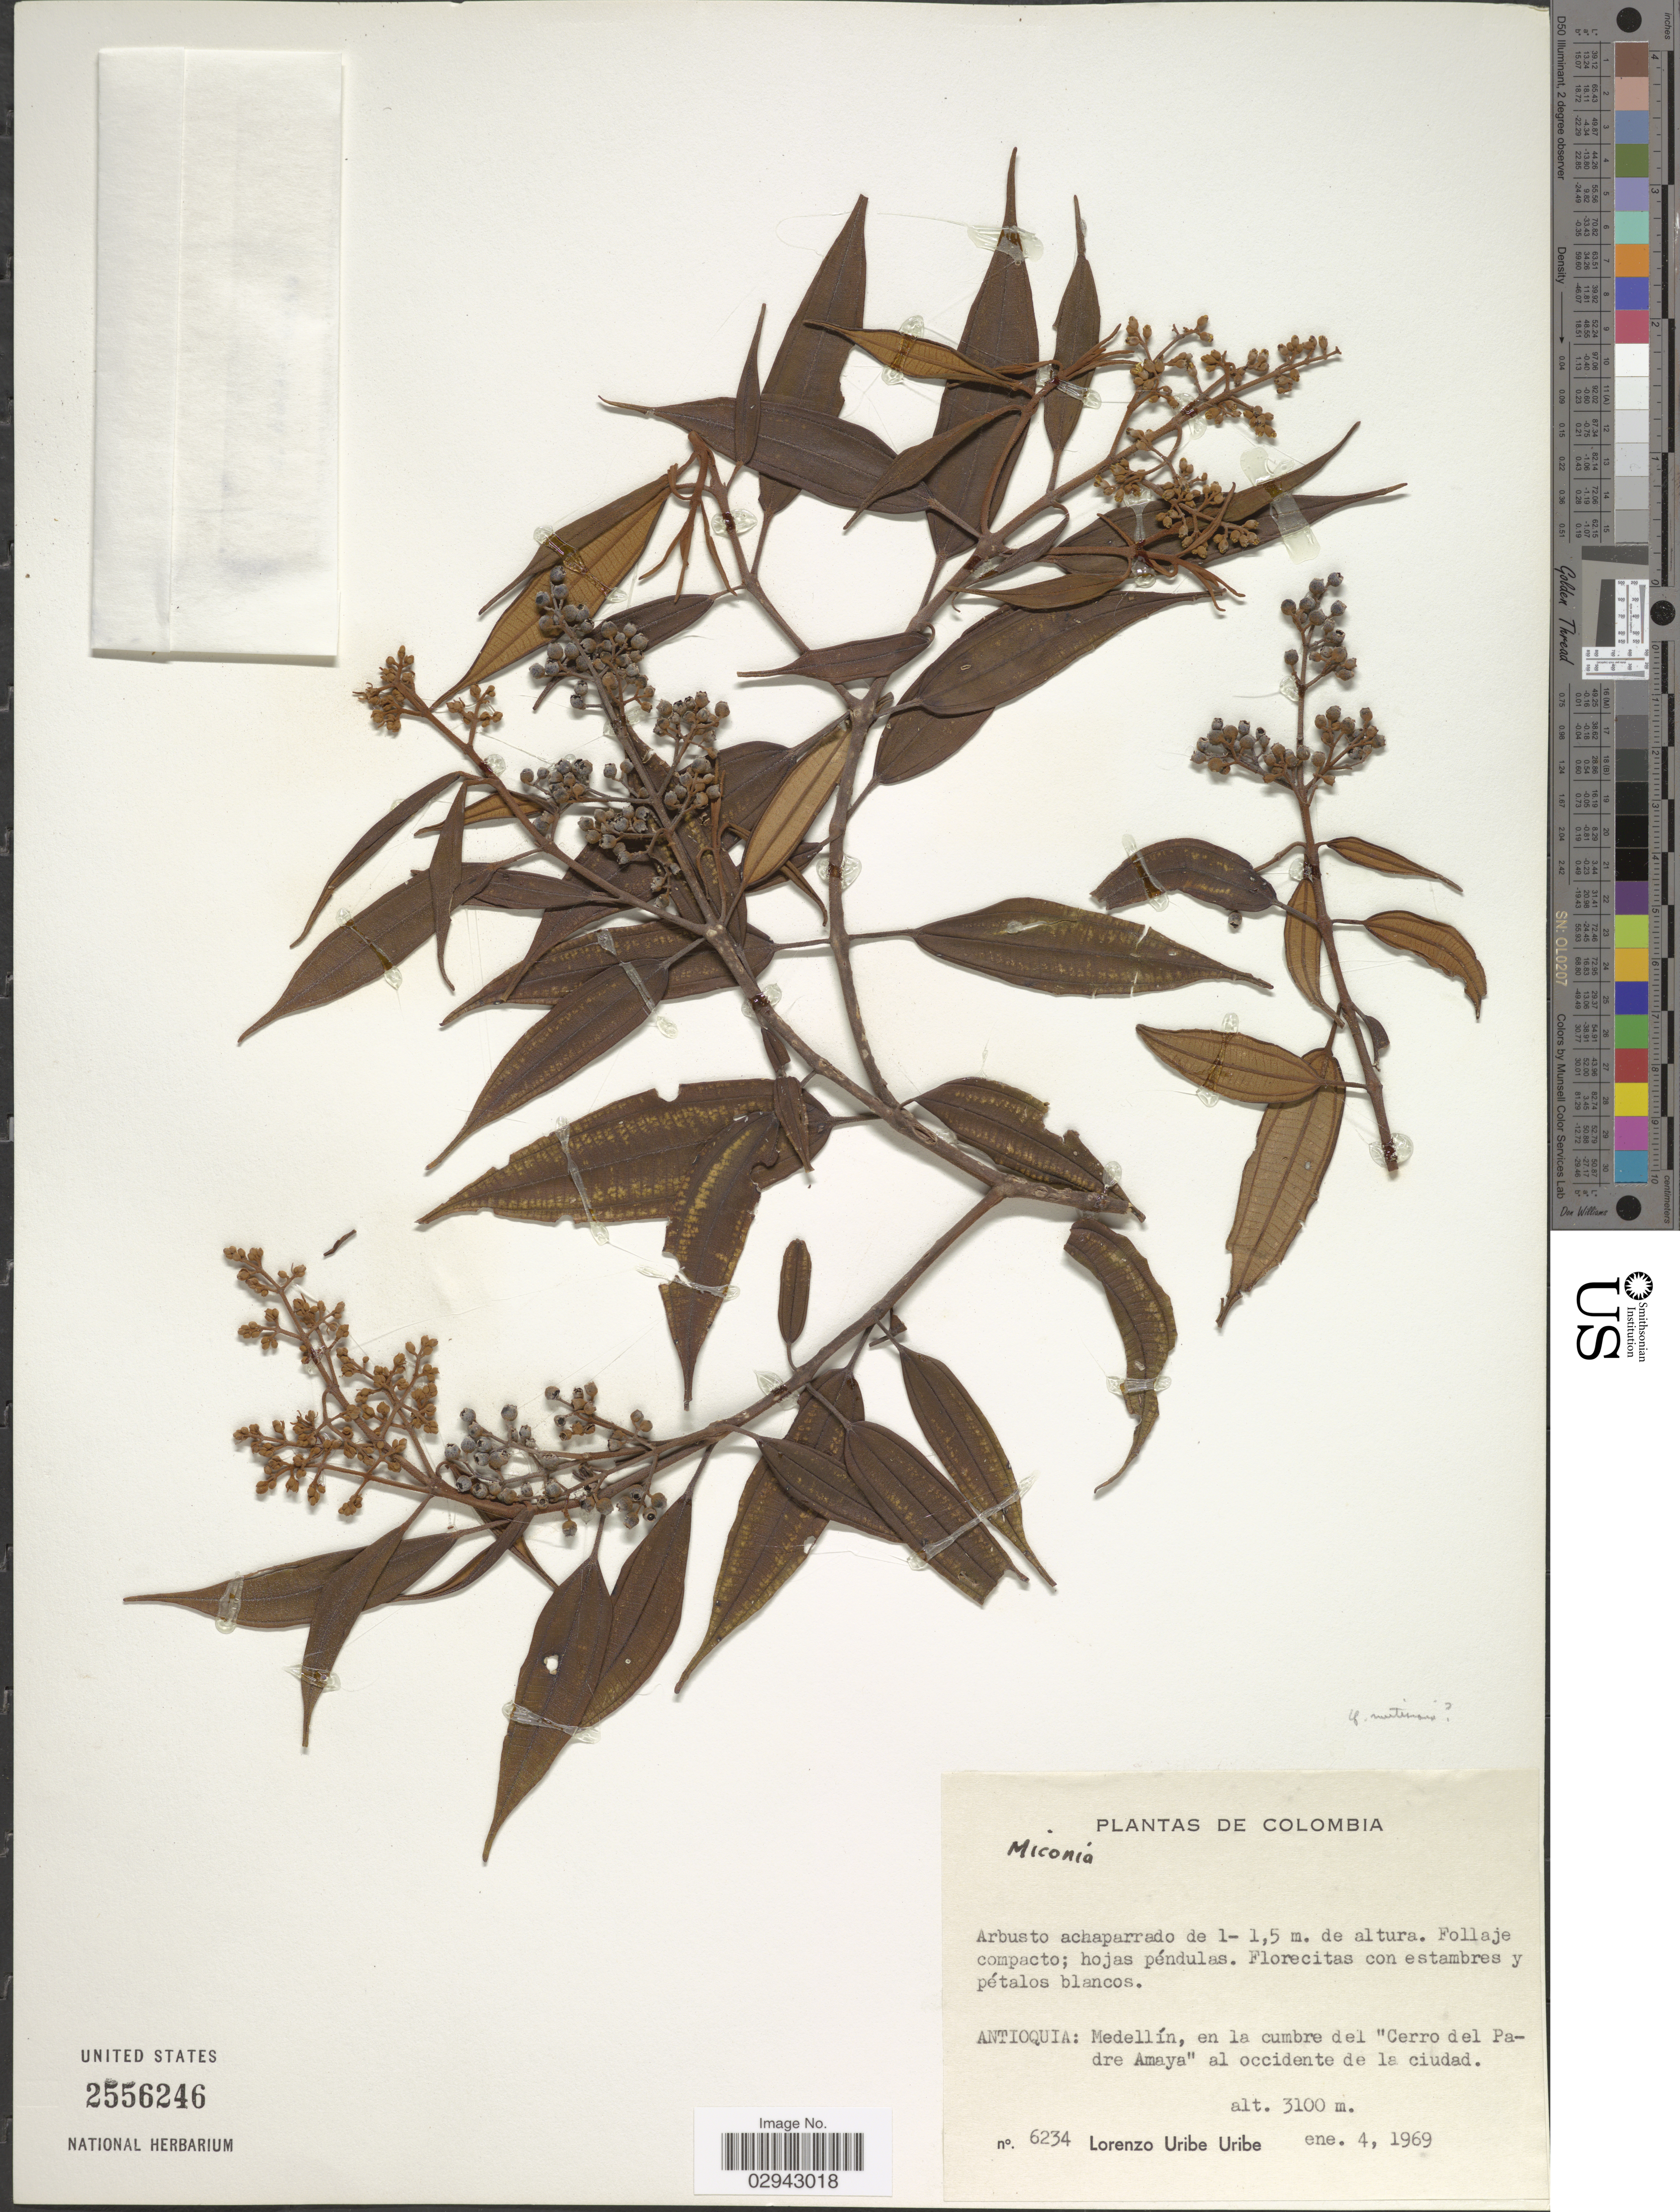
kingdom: Plantae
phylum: Tracheophyta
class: Magnoliopsida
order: Myrtales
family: Melastomataceae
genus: Miconia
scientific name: Miconia sandemanii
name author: Wurdack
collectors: L. Uribe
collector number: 6234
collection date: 1969-01-04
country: Colombia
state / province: Antioquia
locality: Medellín, en la cumbre del "Cerro del Padre Amaya" al occidente de la ciudad.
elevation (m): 3100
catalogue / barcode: US 2556246